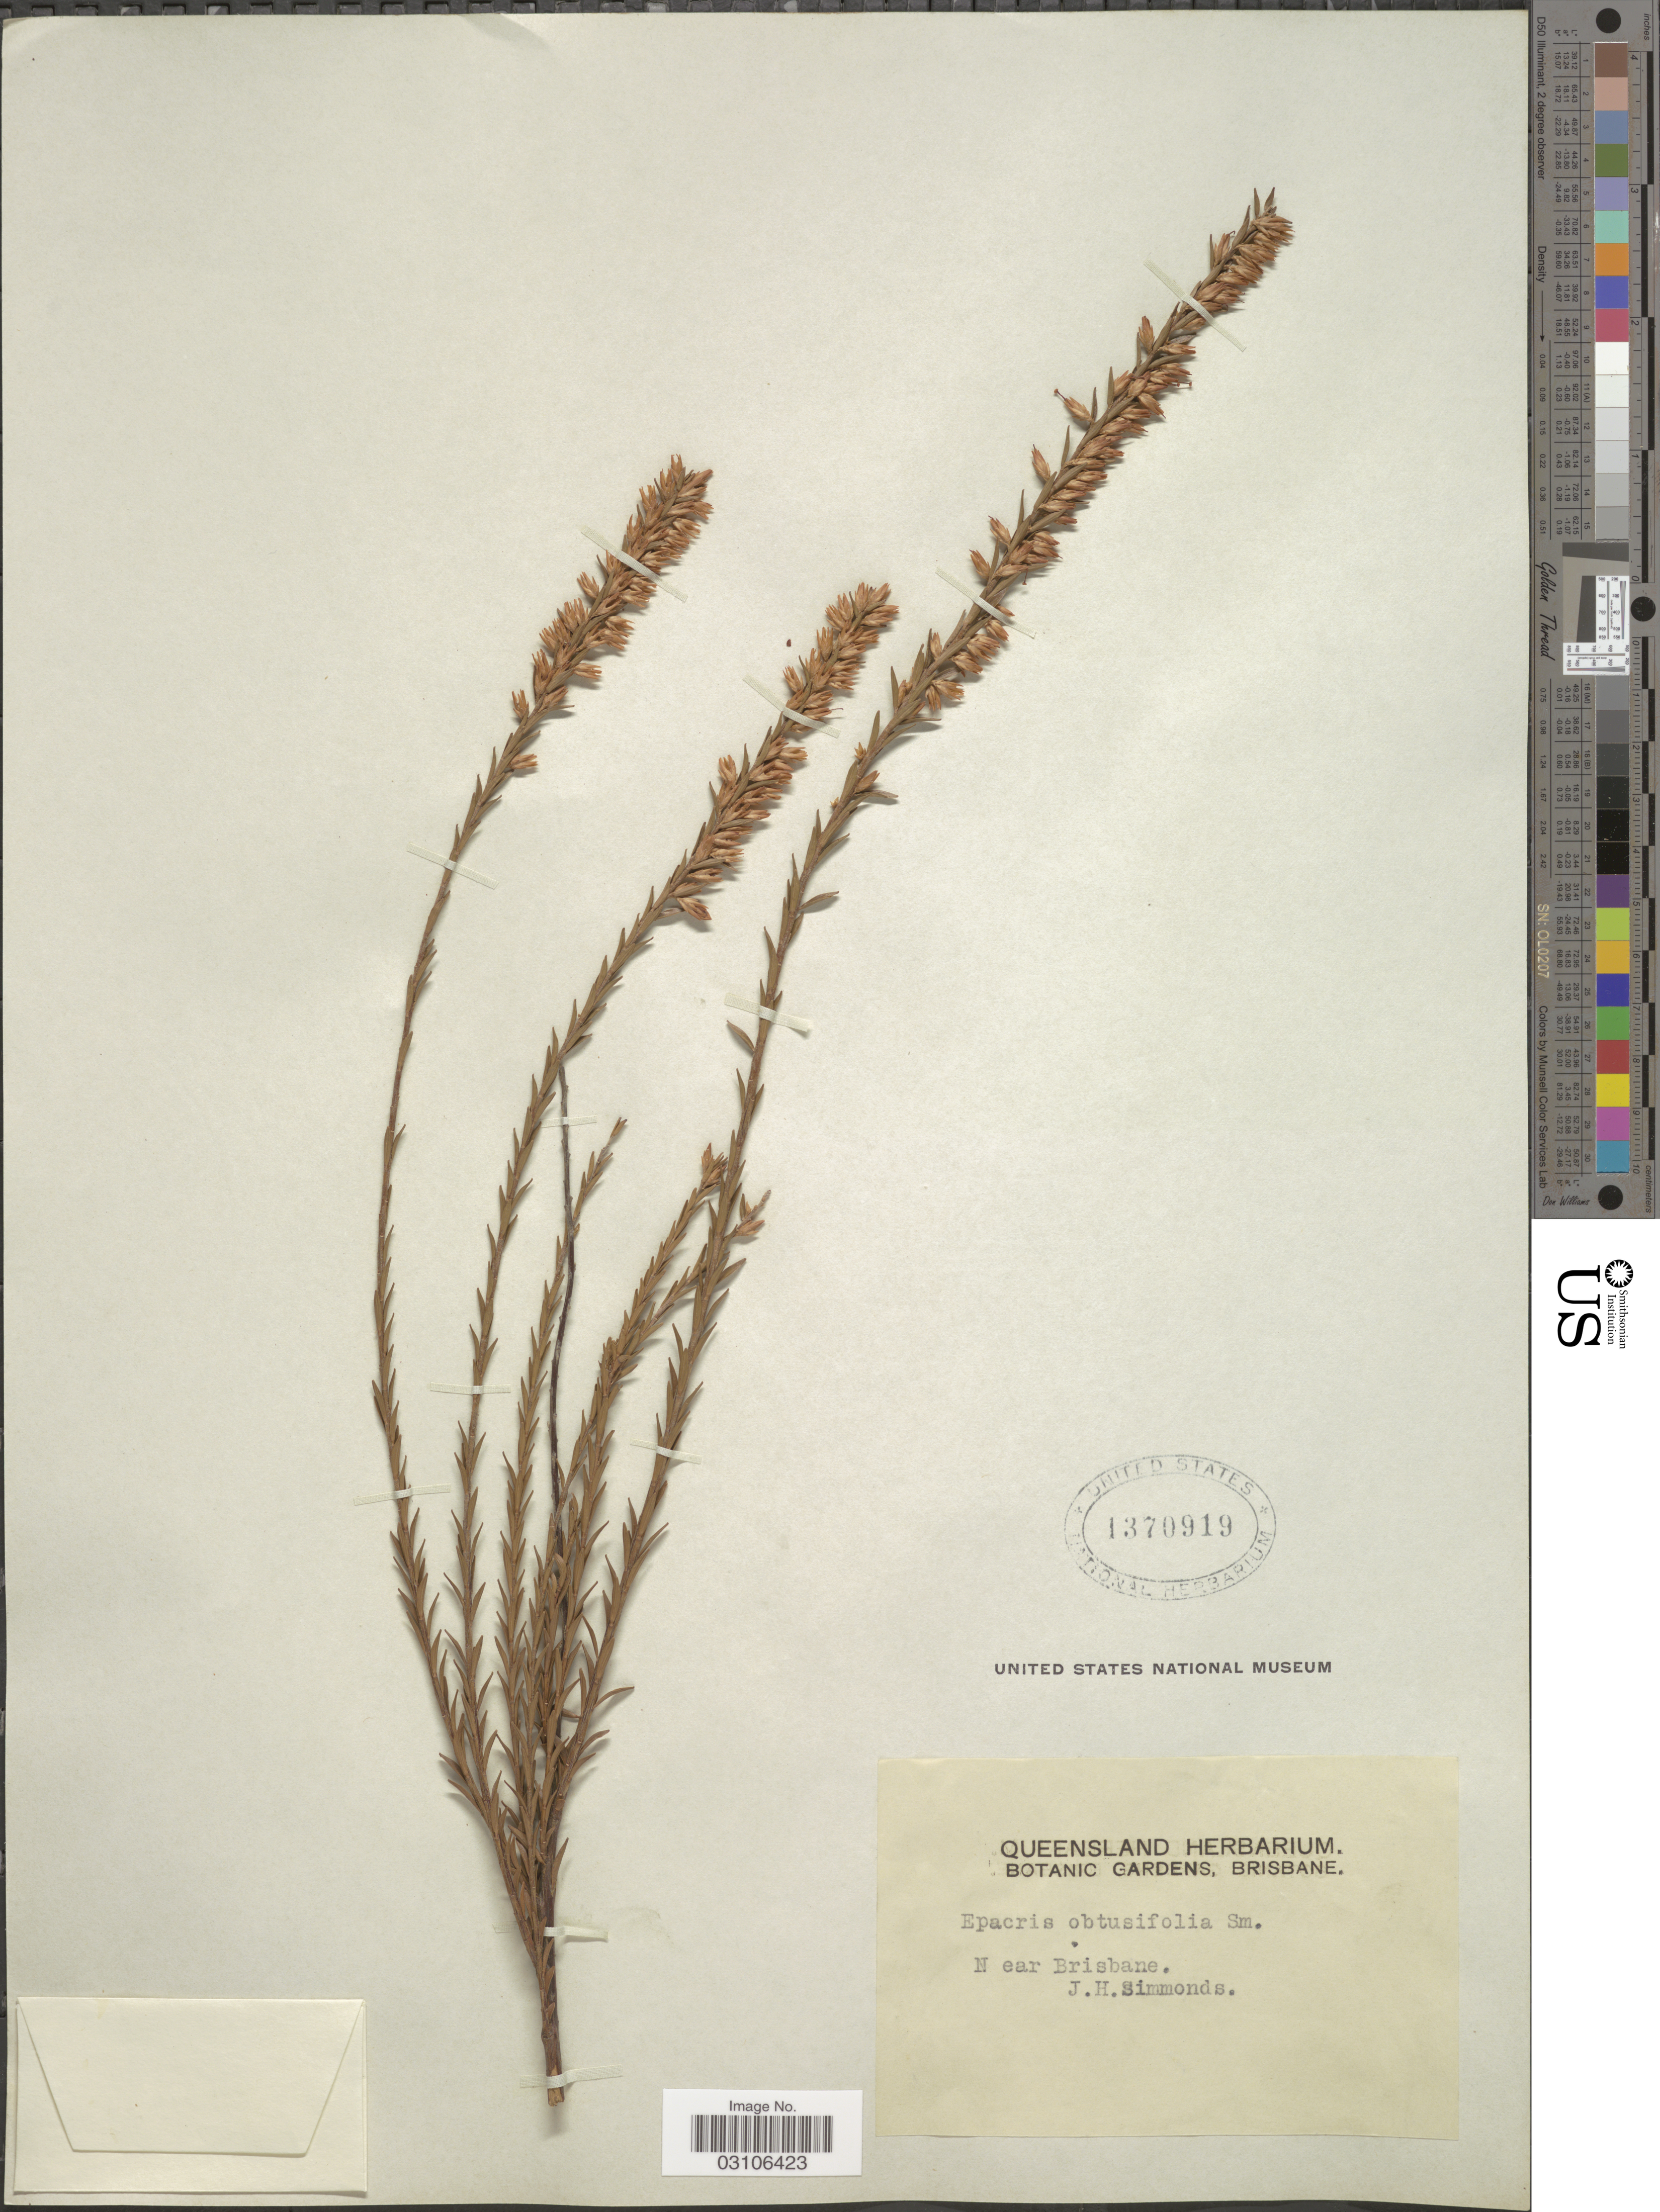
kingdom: Plantae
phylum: Tracheophyta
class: Magnoliopsida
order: Ericales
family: Ericaceae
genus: Epacris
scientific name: Epacris obtusifolia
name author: Sm.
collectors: J. Simmonds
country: Australia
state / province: Queensland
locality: Near Brisbane.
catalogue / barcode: US 1370919